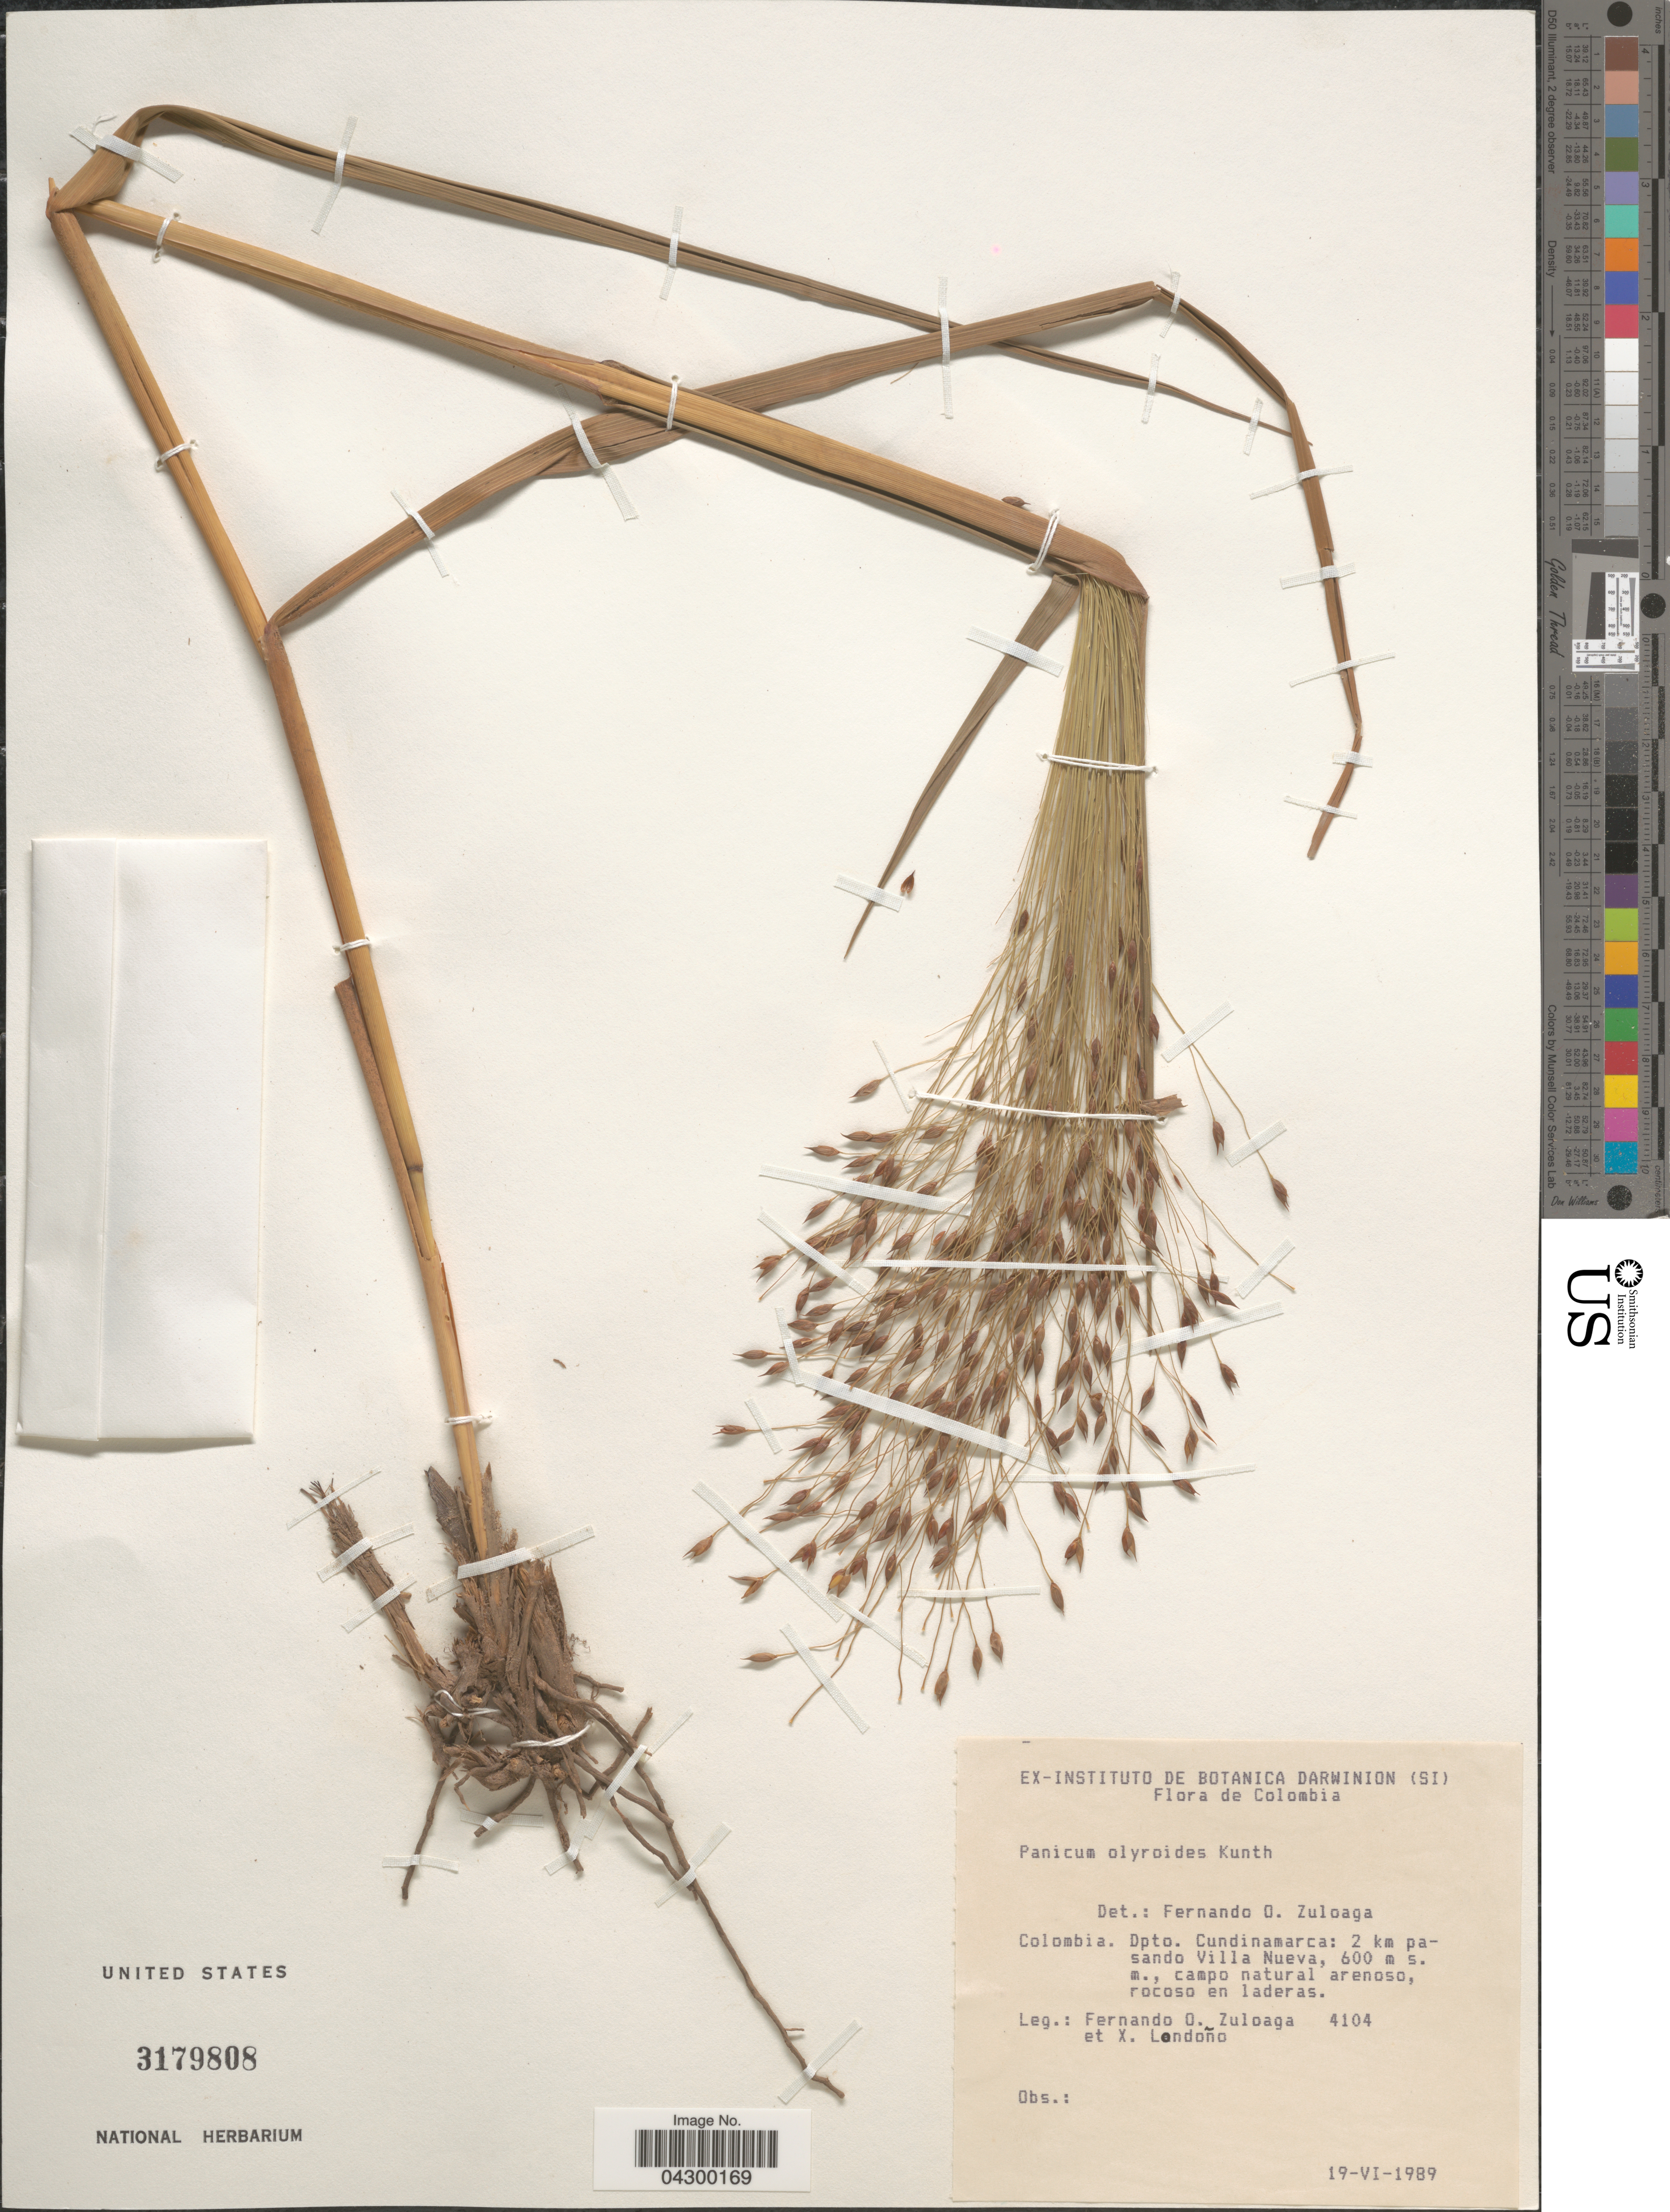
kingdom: Plantae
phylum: Tracheophyta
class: Liliopsida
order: Poales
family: Poaceae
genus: Panicum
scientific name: Panicum olyroides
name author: Kunth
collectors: F. O. Zuloaga & X. Londoño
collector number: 4104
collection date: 1989-06-19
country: Colombia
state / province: Cundinamarca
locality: Dpto. Cundinamarca: 2 km pasando Villa Nueva.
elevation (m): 600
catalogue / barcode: US 3179808